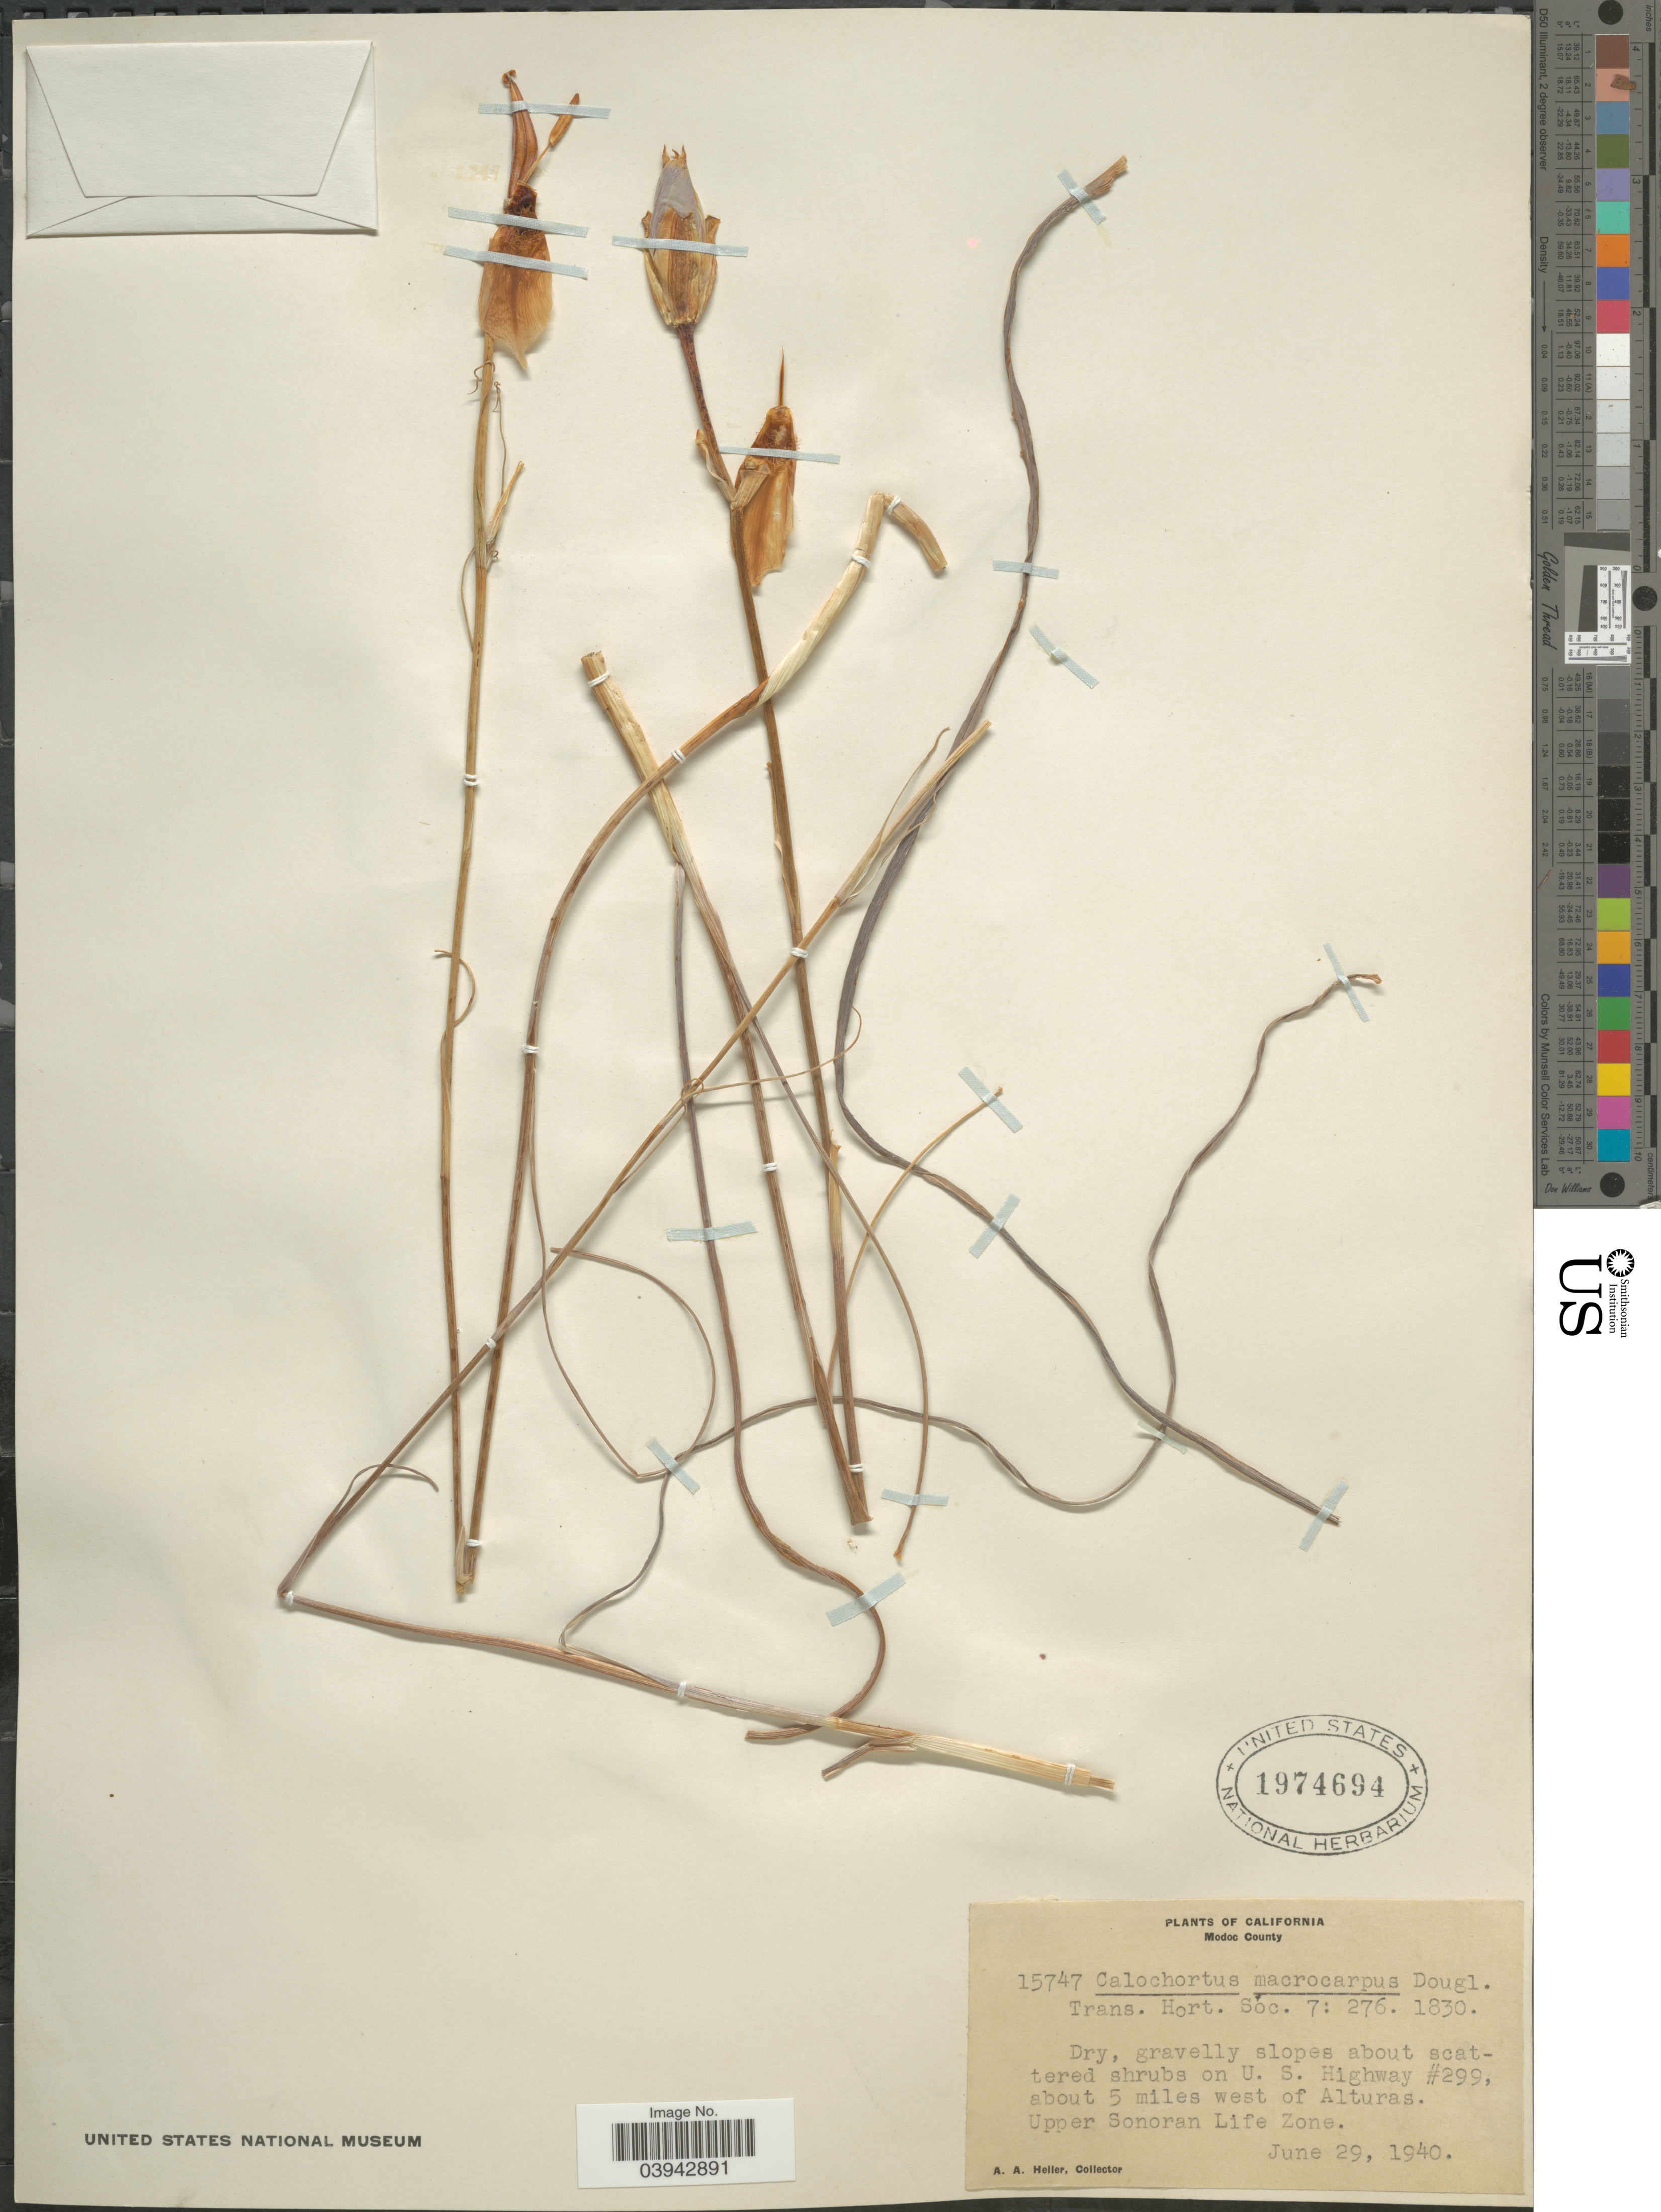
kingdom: Plantae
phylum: Tracheophyta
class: Liliopsida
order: Liliales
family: Liliaceae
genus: Calochortus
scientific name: Calochortus macrocarpus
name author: Douglas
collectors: A. A. Heller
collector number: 15747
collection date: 1940-06-29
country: United States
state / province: California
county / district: Modoc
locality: Modoc County. On U. S. Highway #299, about 5 miles west of Alturas. Upper Sonoran Life Zone.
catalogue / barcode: US 1974694